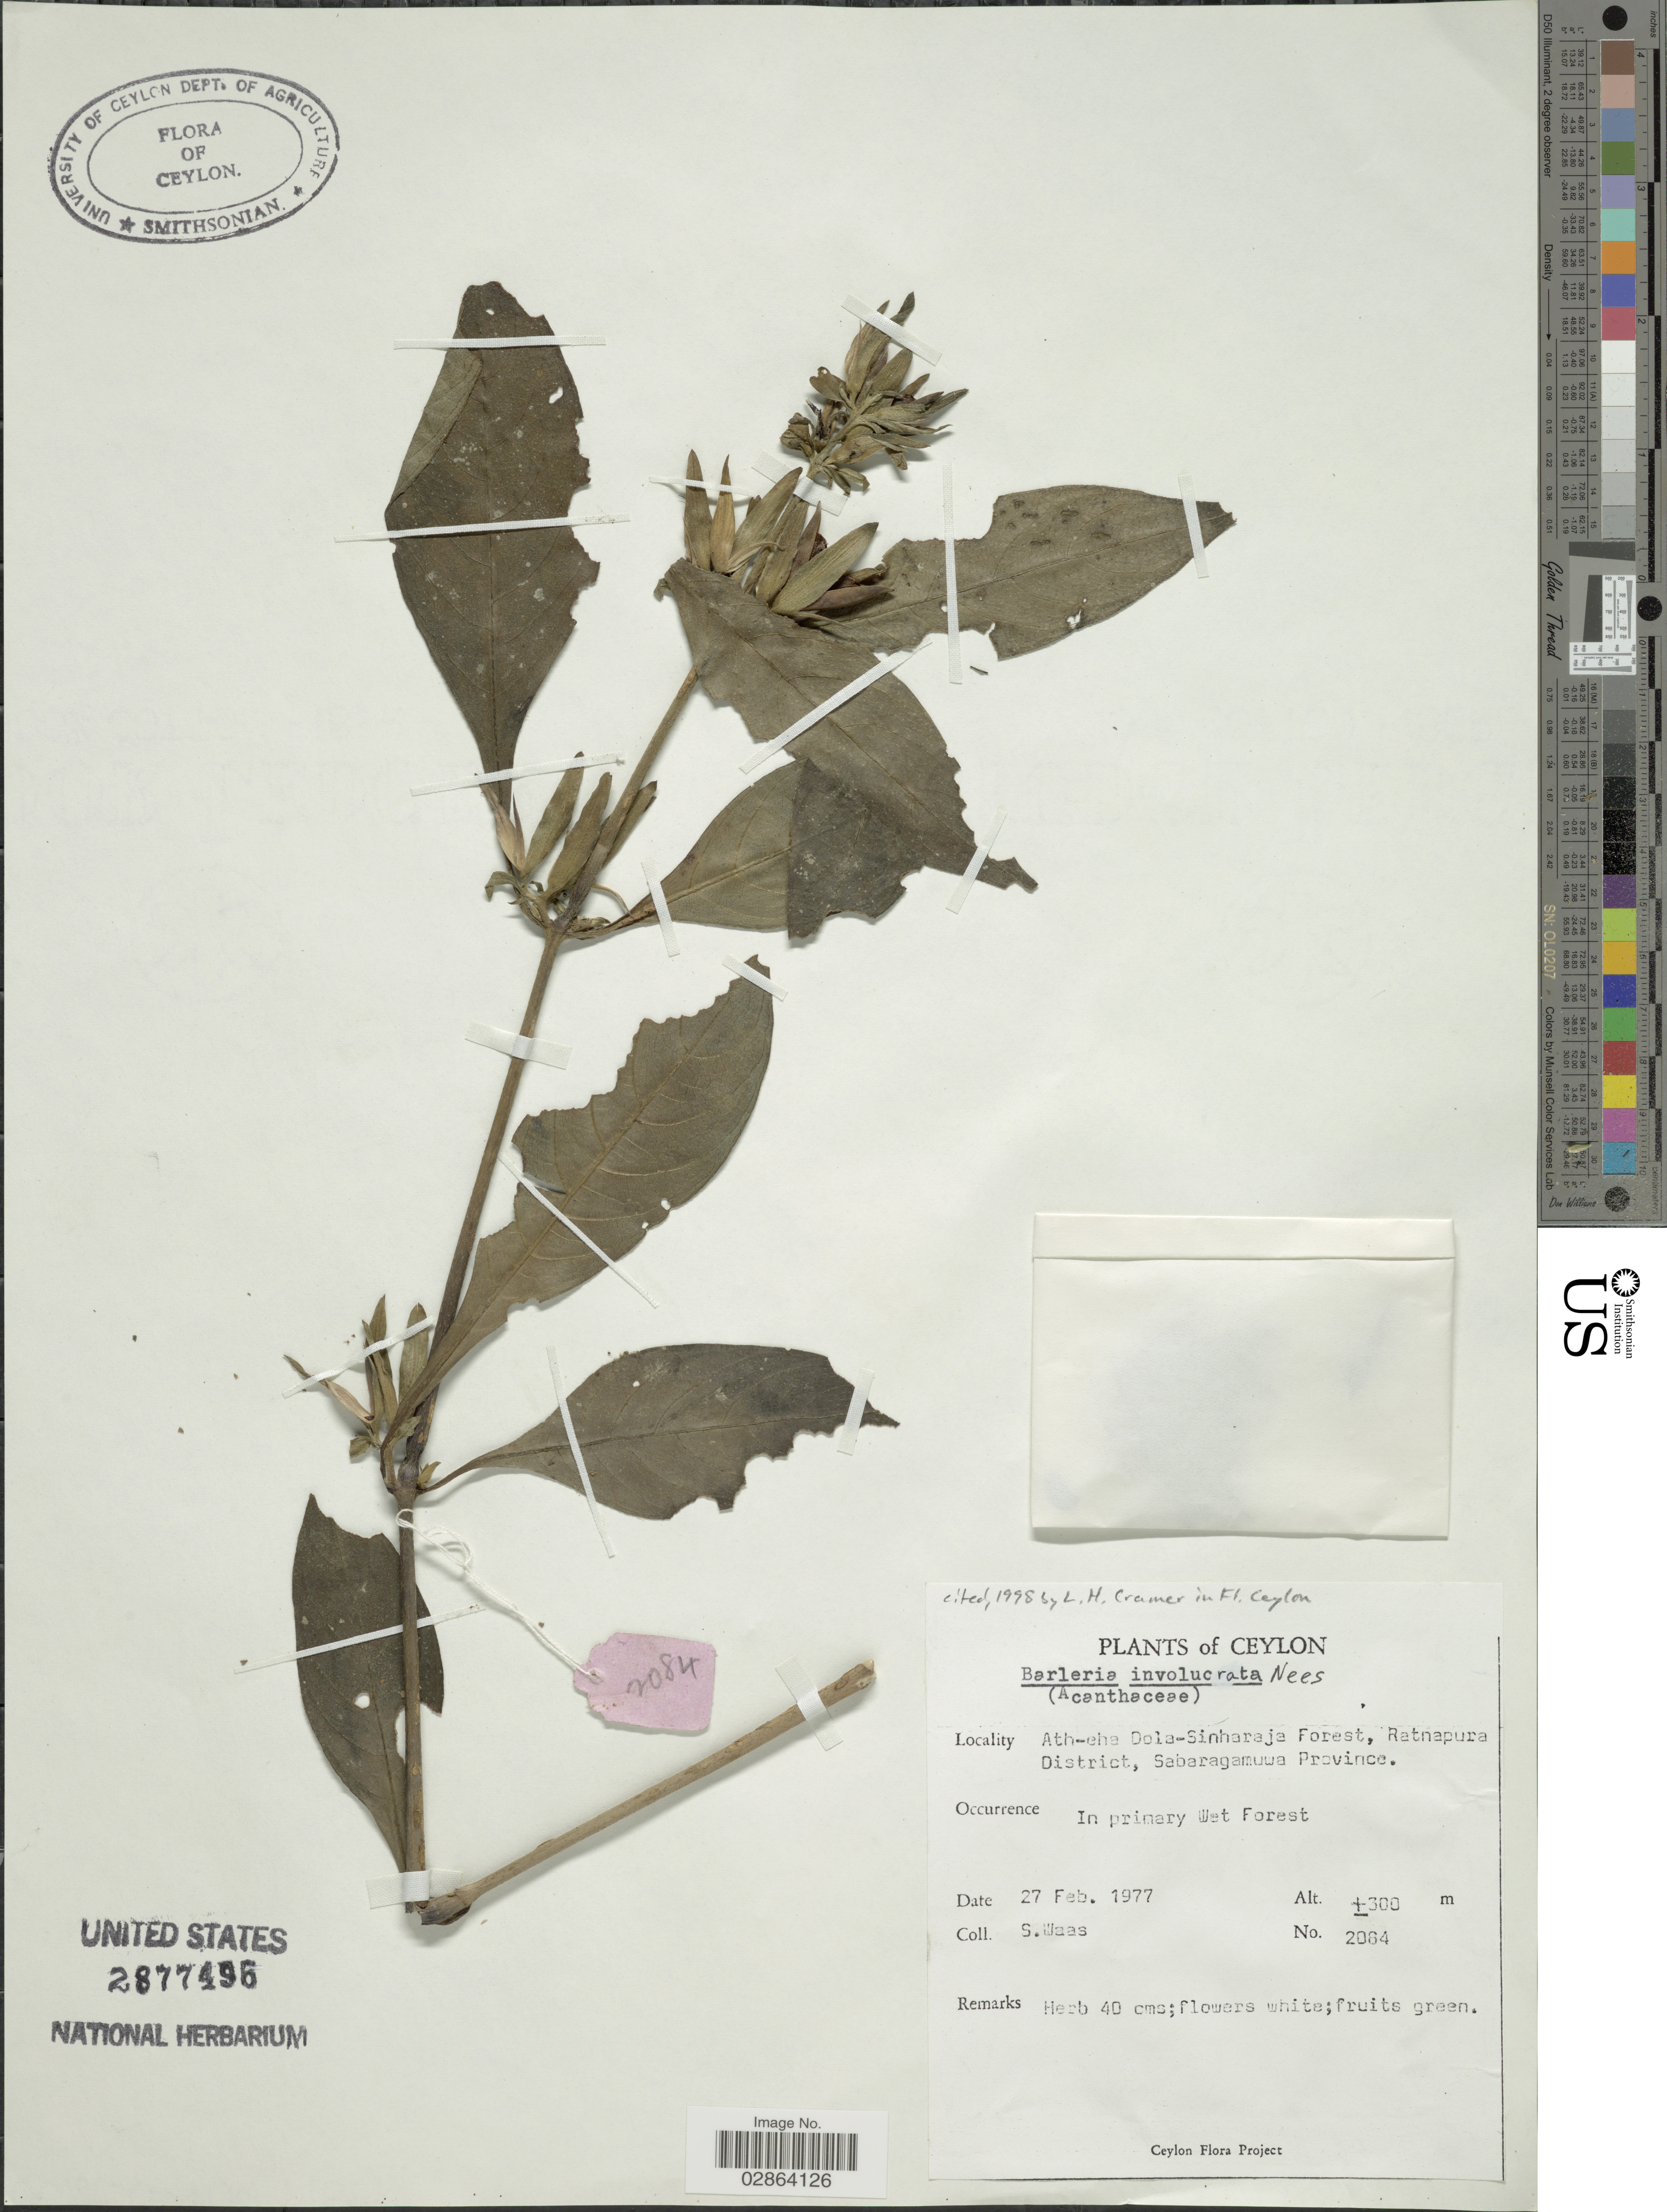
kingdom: Plantae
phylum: Tracheophyta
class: Magnoliopsida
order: Lamiales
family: Acanthaceae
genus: Barleria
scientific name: Barleria involucrata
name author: Nees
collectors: S. Waas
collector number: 2084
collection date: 1977-02-27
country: Sri Lanka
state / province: Sabaragamuwa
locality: Ceylon, Ath-eha-Sinharaja Forest, Ratnapura District, Sabaragamuwa Province.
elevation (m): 300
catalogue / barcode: US 2877496